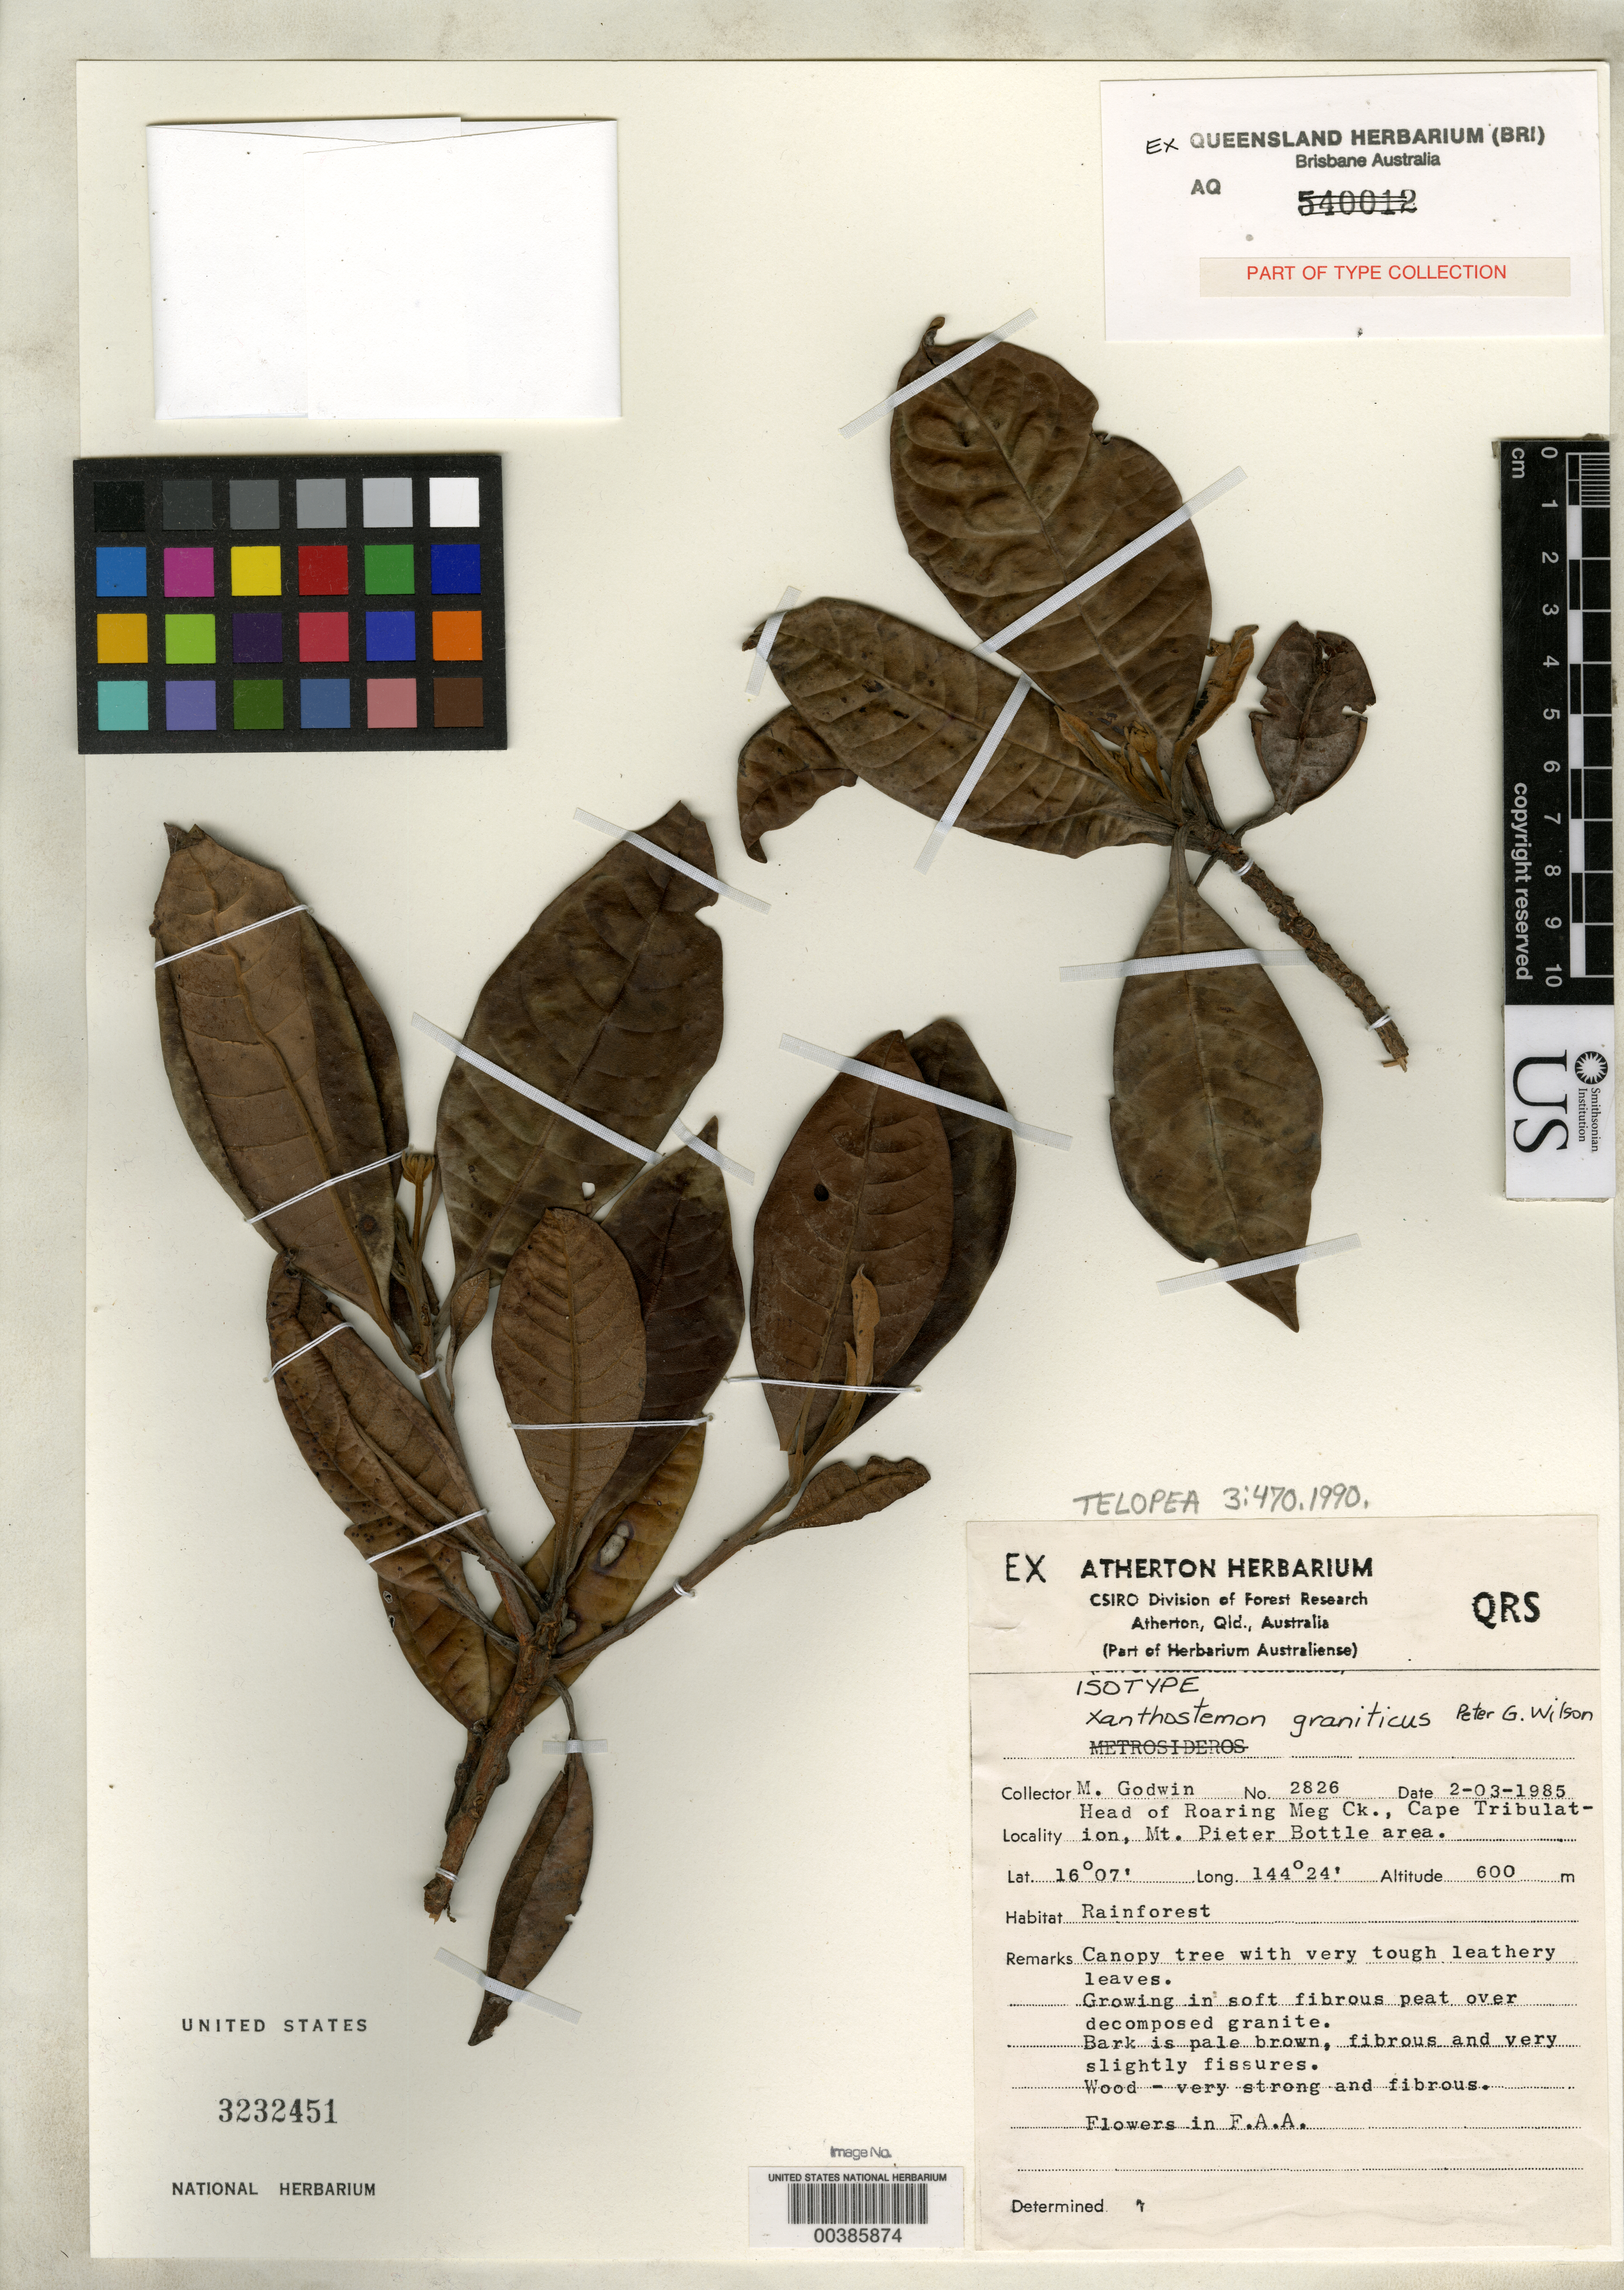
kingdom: Plantae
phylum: Tracheophyta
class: Magnoliopsida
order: Myrtales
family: Myrtaceae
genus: Xanthostemon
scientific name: Xanthostemon graniticus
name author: Paul G. Wilson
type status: Isotype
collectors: M. Godwin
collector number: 2826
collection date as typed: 02 Mar 1985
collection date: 1985-03-02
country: Australia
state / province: Queensland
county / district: Cook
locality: Head of Roaring Meg Creek, Cape Tribulation, Mt. Pieter Botte area.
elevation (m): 600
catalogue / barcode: US 3232451